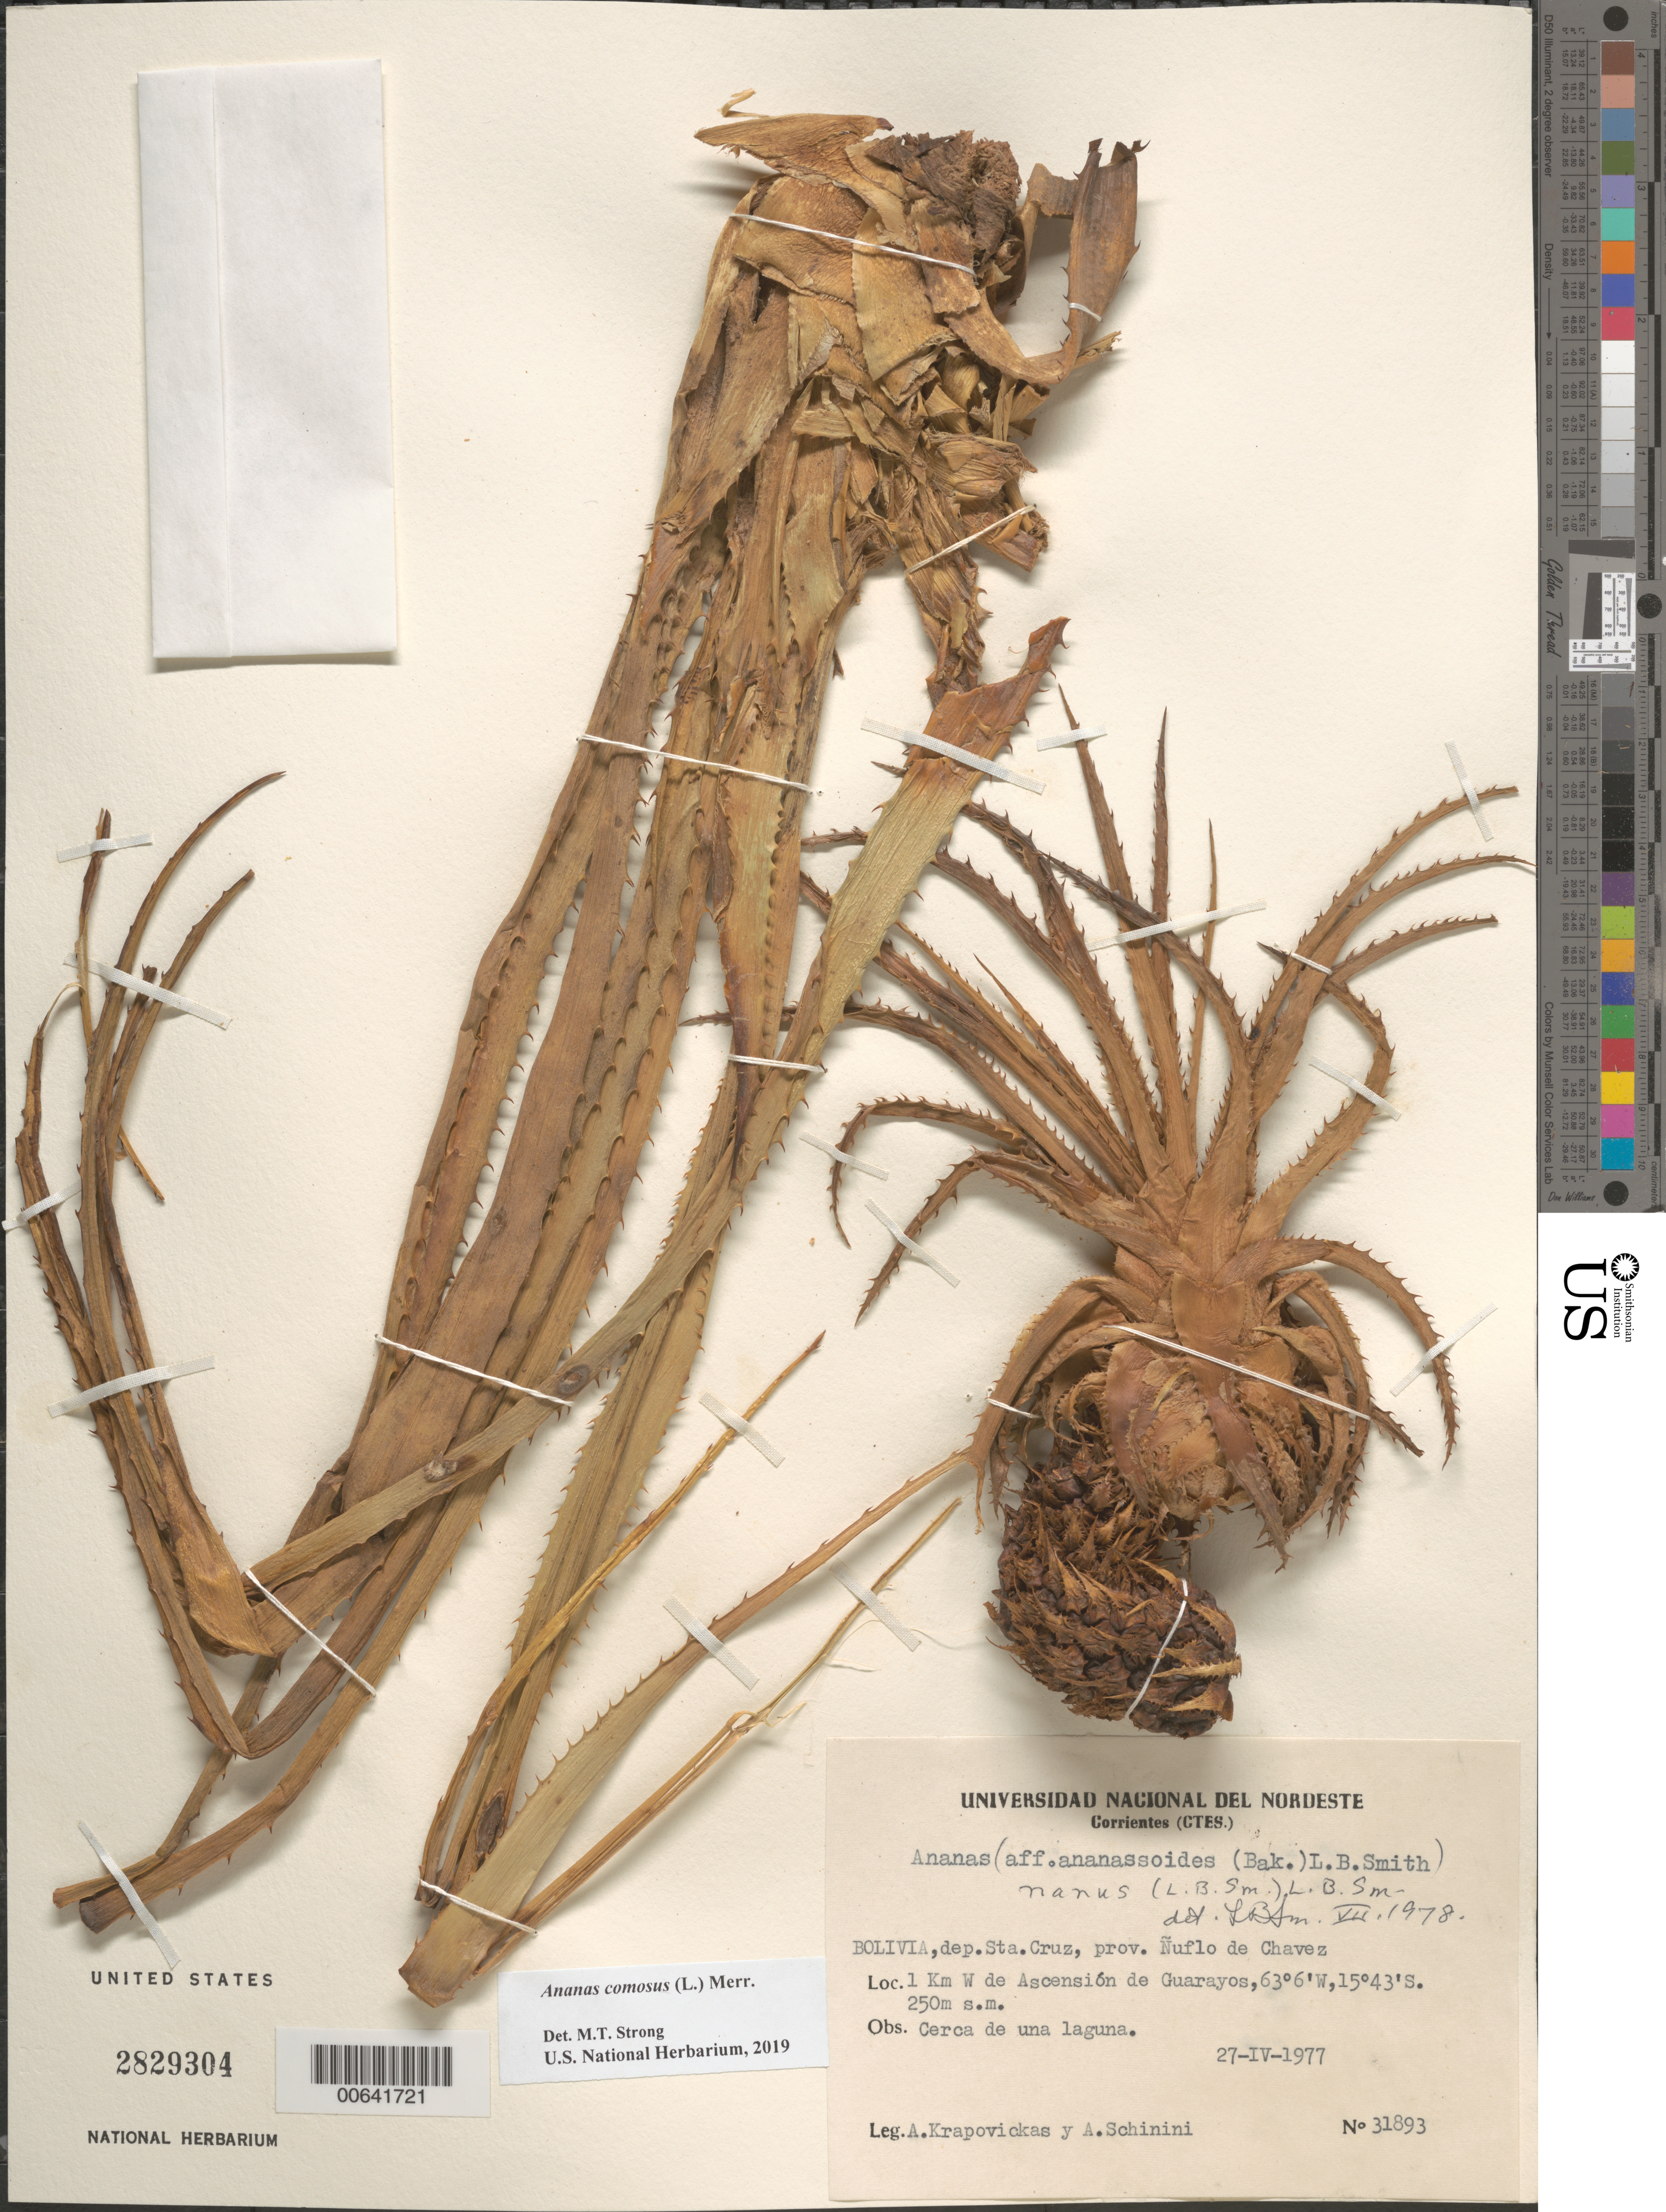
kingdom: Plantae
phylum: Tracheophyta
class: Liliopsida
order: Poales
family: Bromeliaceae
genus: Ananas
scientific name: Ananas comosus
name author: (L.) Merr.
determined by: Strong, Mark T., (BOT), Smithsonian Institution - National Museum of Natural History (UNITED STATES)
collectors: A. Krapovickas & A. Schinini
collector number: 31893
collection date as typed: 27 Apr 1977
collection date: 1977-04-27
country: Bolivia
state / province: Santa Cruz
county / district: Ñuflo de Chávez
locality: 1 km de Ascencion de Guarayos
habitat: Cerca de una laguna.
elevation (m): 250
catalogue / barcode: US 2829304